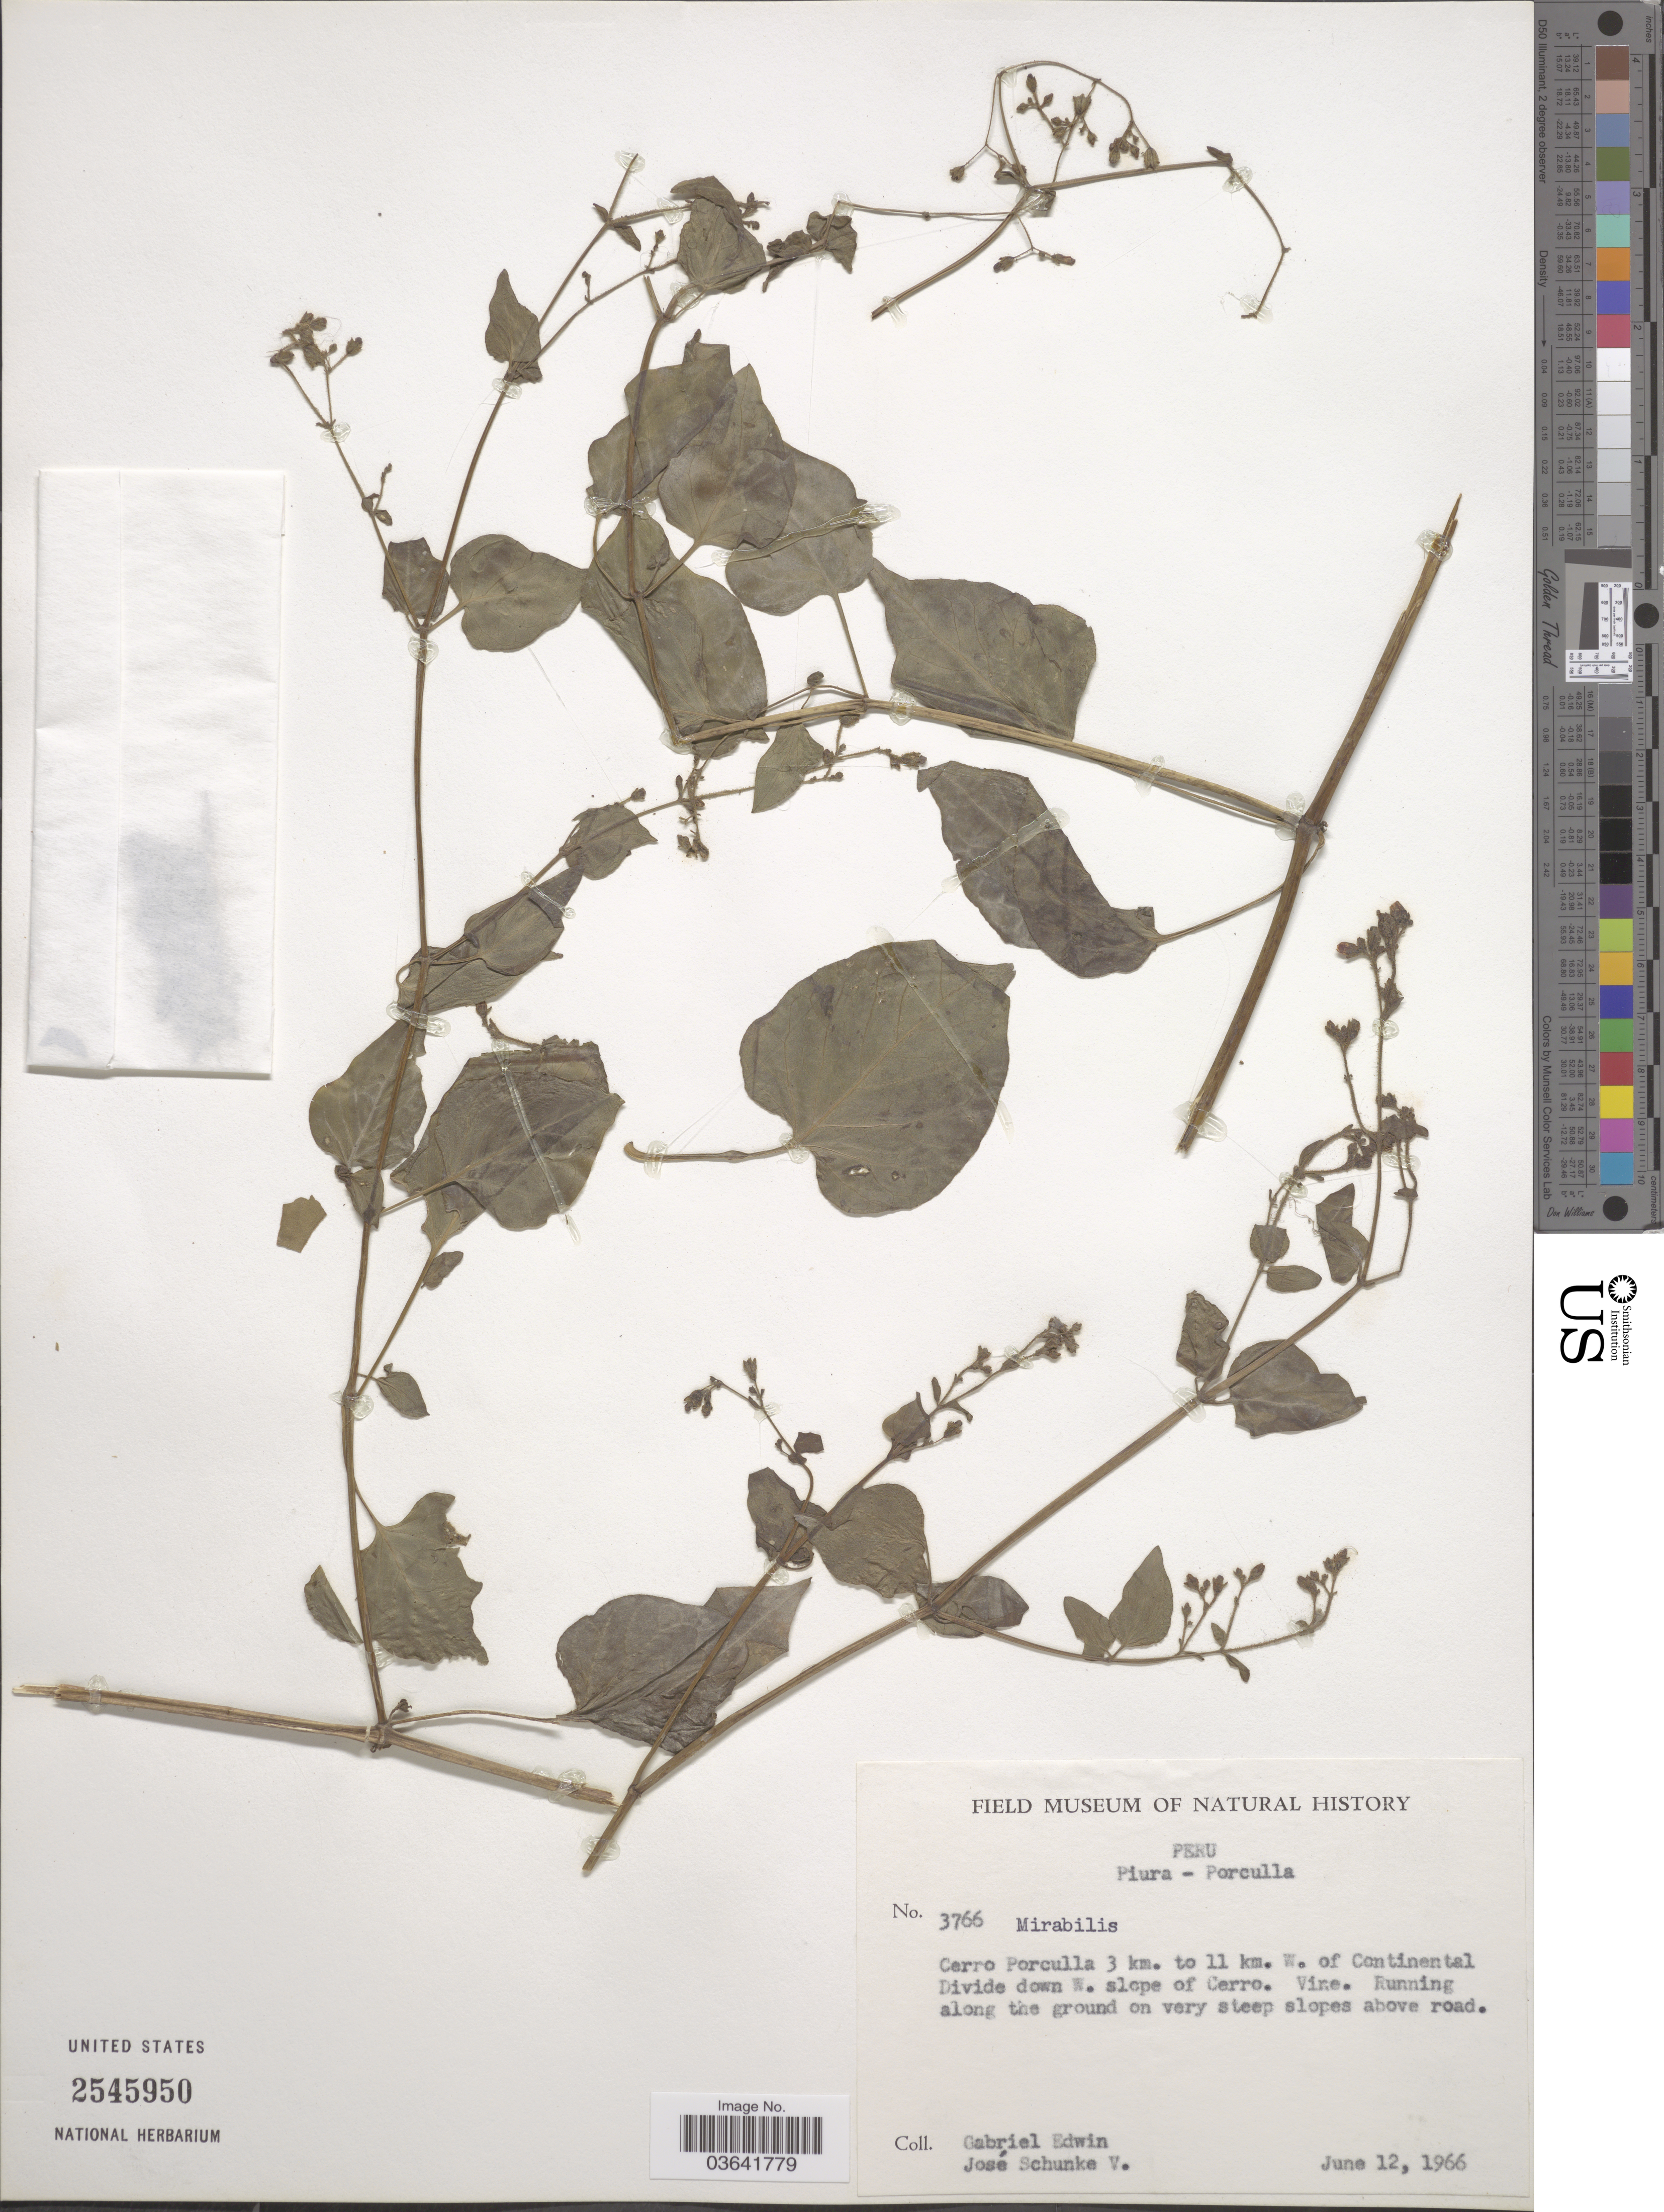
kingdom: Plantae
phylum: Tracheophyta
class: Magnoliopsida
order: Caryophyllales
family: Nyctaginaceae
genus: Mirabilis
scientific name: Mirabilis sp.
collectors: G. Edwin & J. Schunke Vigo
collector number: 3766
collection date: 1966-06-12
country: Peru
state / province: Piura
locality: Porculla. Cerro Porculla 3 km. to 11 km. w. of Continental Divide down W. slope of Cerro.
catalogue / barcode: US 2545950